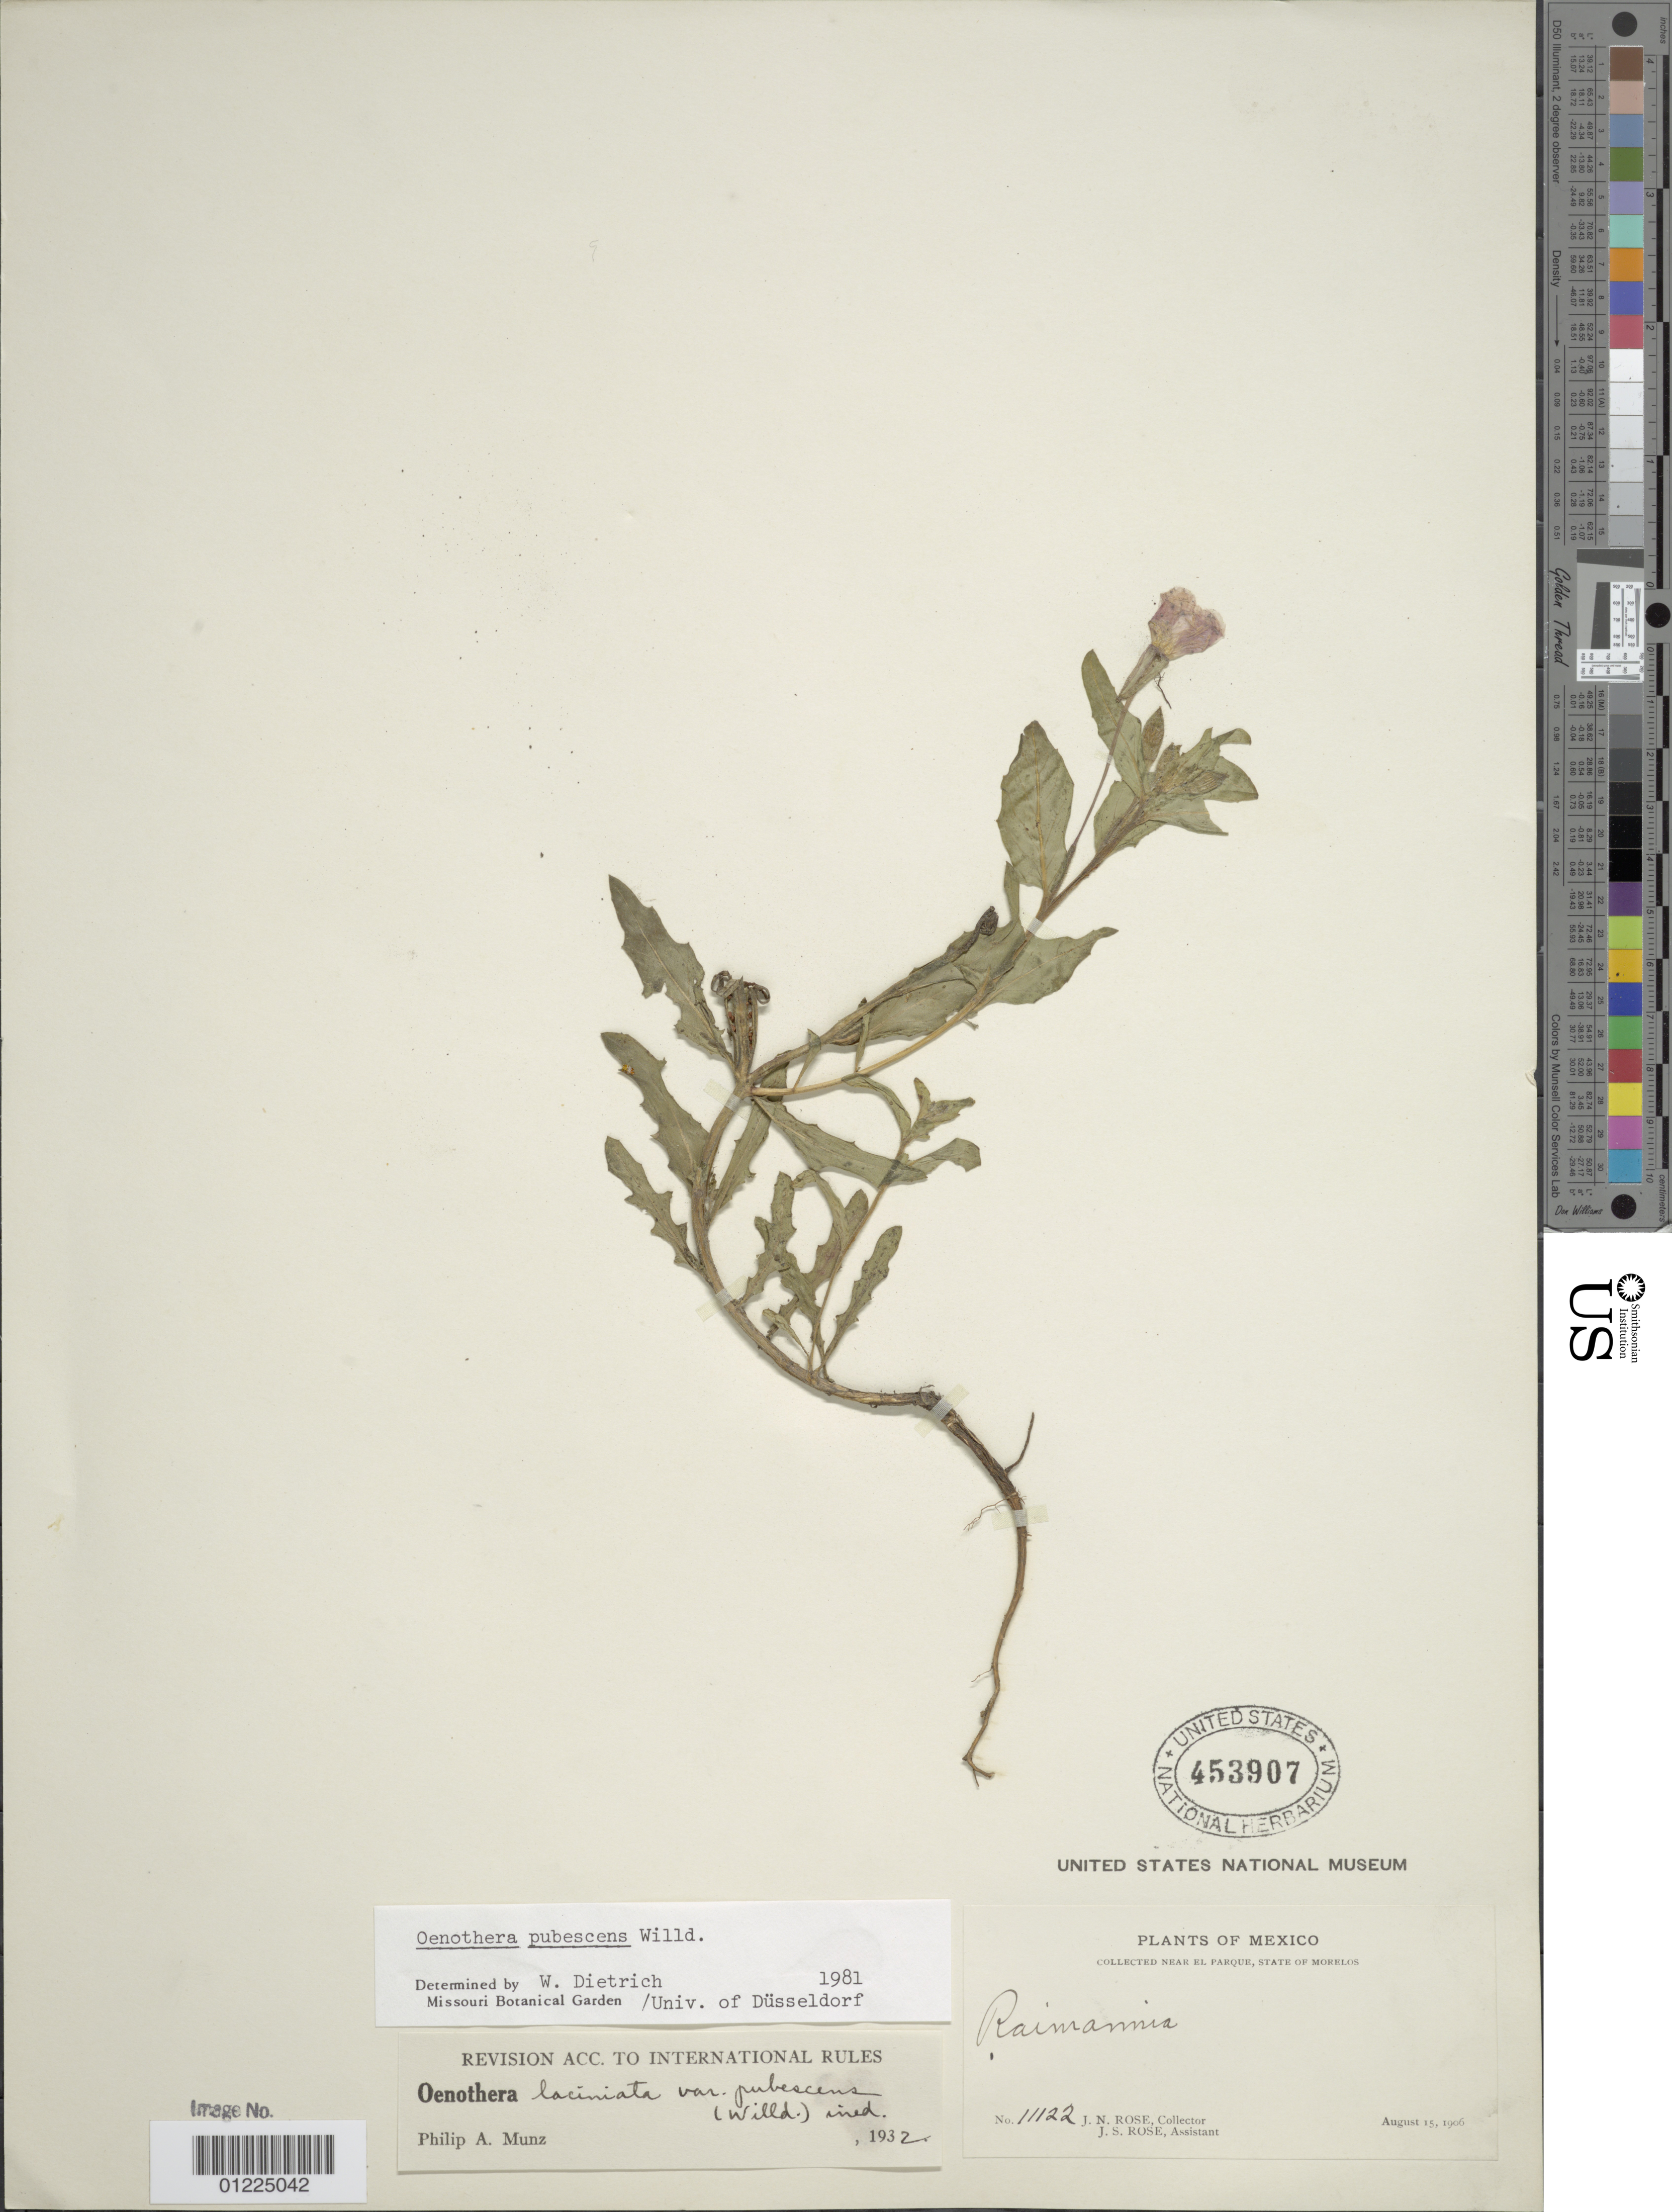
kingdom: Plantae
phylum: Tracheophyta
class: Magnoliopsida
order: Myrtales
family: Onagraceae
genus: Oenothera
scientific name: Oenothera pubescens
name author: Willd. ex Spreng.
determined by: Dietrich, W.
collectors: J. N. Rose & J. S. Rose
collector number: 11122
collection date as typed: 15 Aug 1906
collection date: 1906-08-15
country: Mexico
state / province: Morelos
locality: Near El Parque, State of Morelos.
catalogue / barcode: US 453907